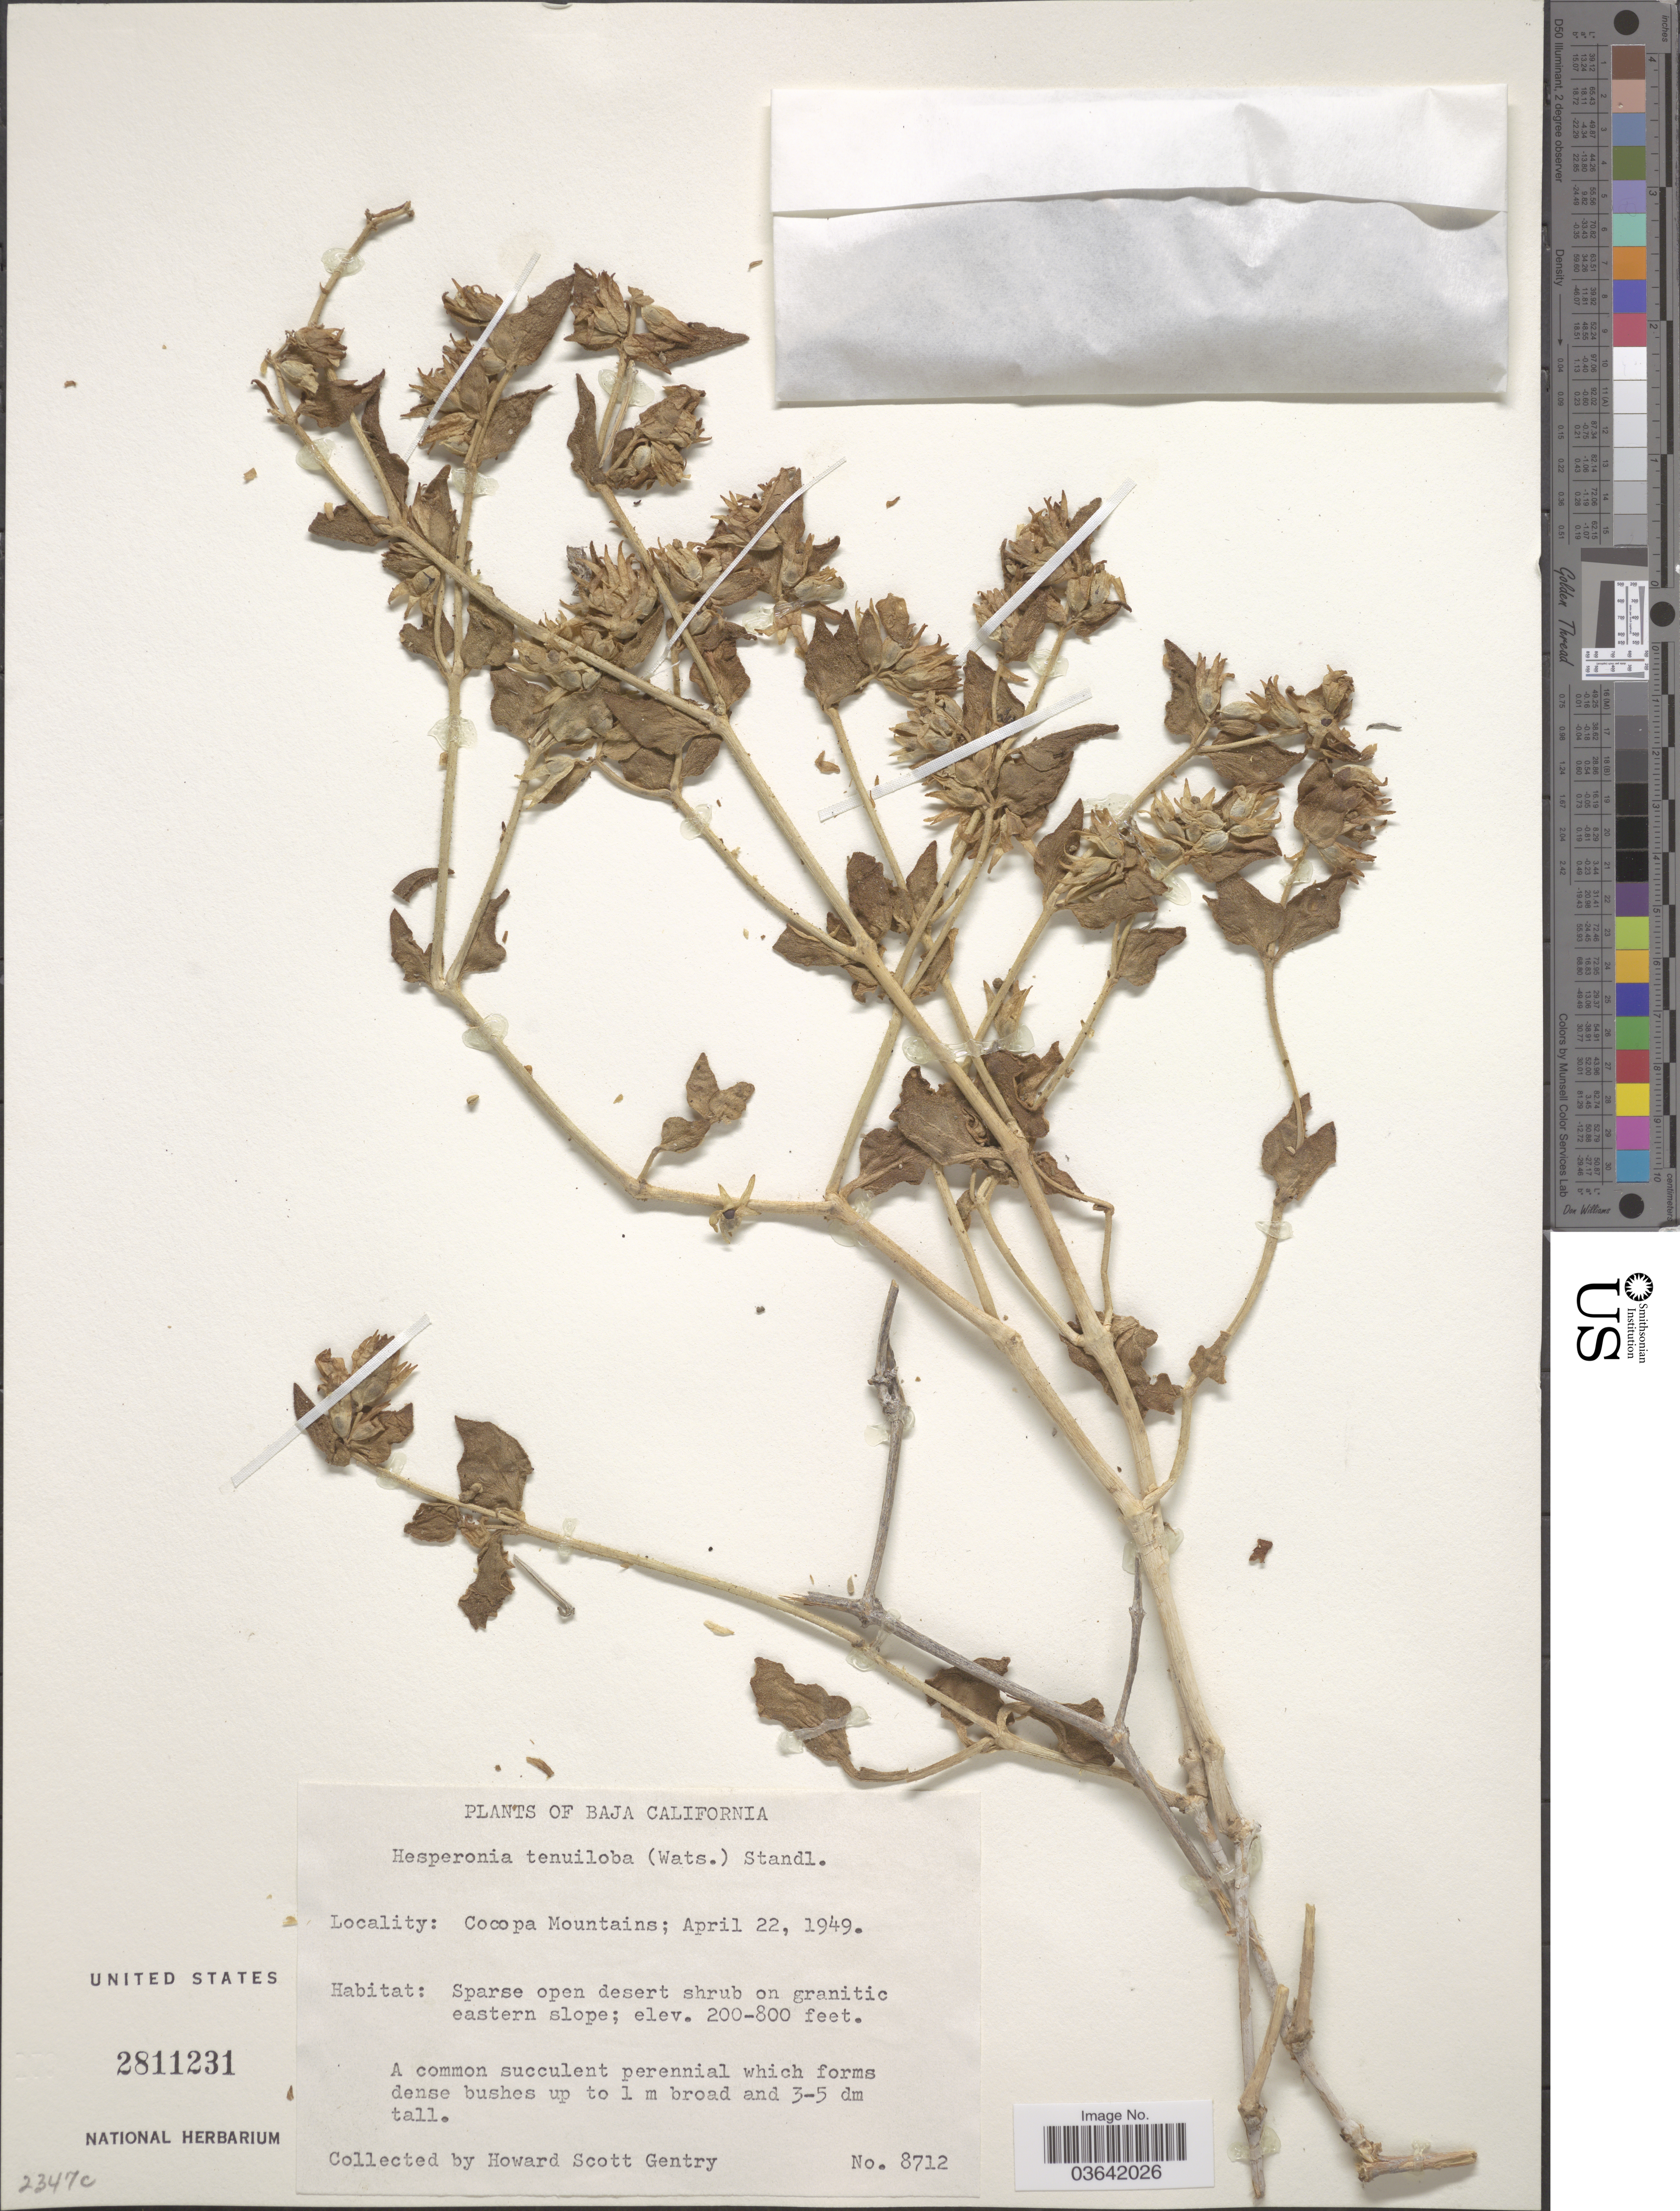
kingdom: Plantae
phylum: Tracheophyta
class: Magnoliopsida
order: Caryophyllales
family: Nyctaginaceae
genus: Mirabilis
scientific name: Mirabilis tenuiloba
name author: S. Watson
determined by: Spellenberg, R.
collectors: H. S. Gentry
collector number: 8712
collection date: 1949-04-22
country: Mexico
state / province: Baja California Norte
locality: Cocopa Mountains; on granitic eastern slope.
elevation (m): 61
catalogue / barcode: US 2811231